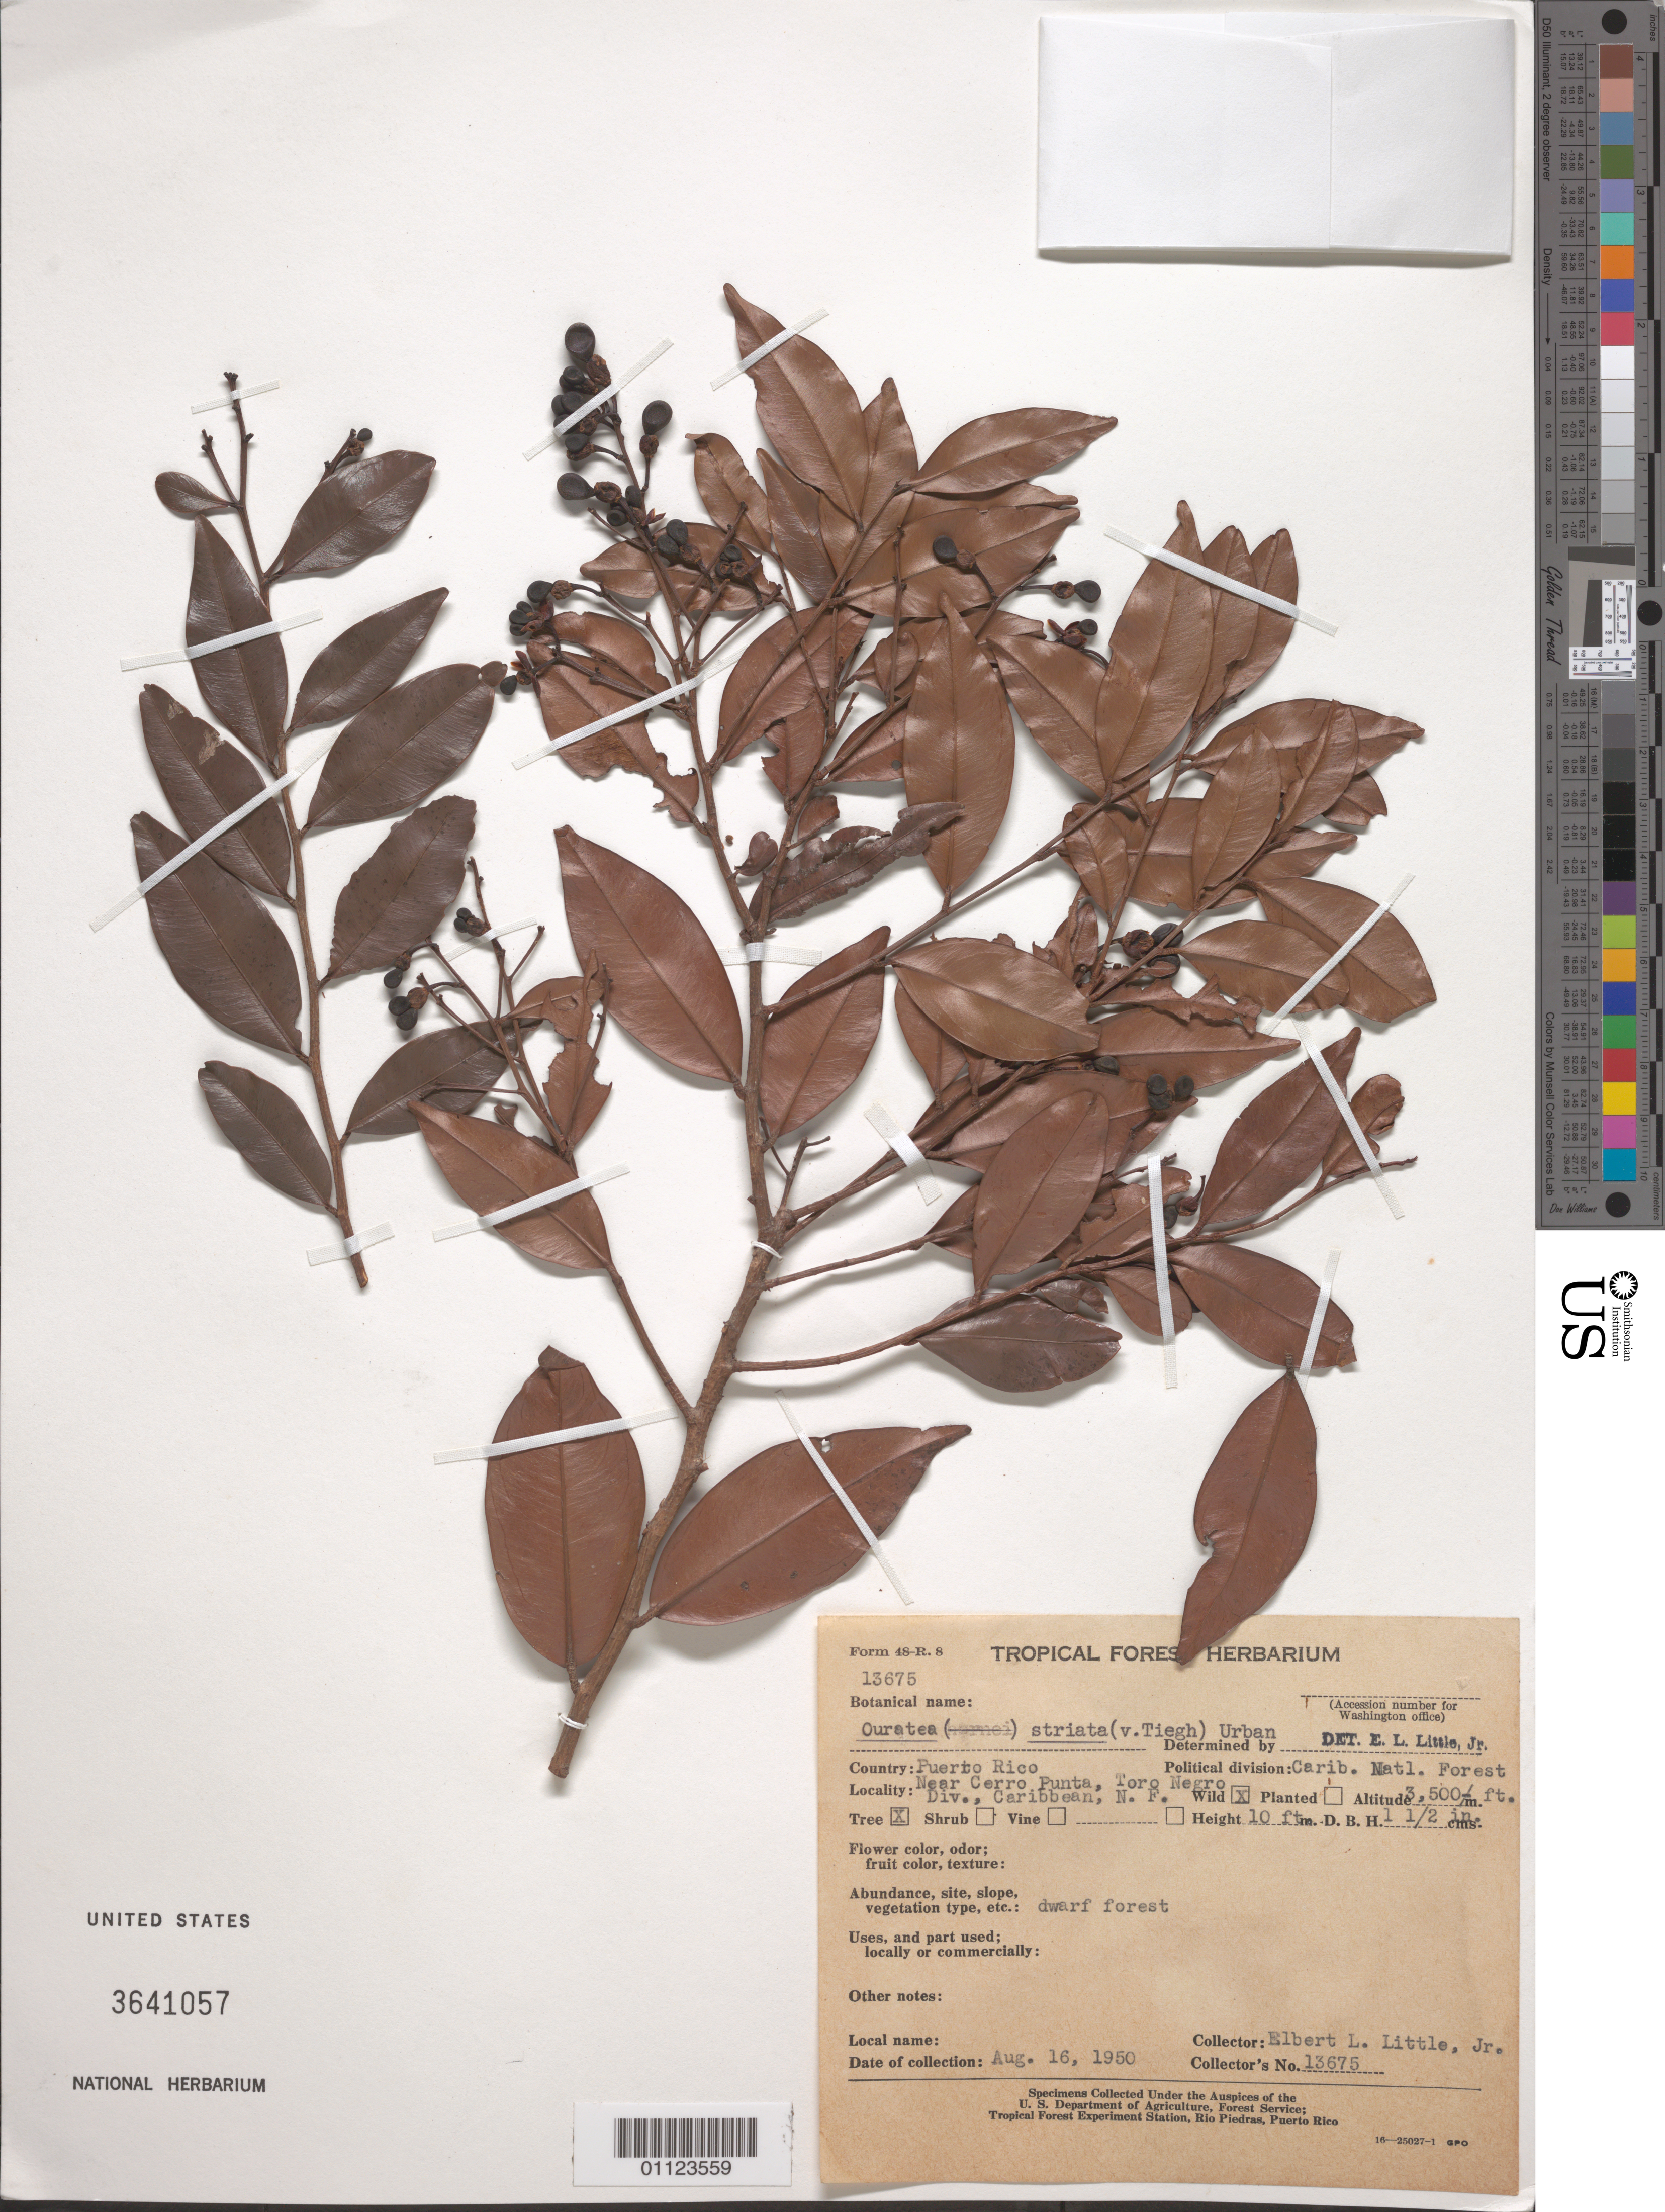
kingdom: Plantae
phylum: Tracheophyta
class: Magnoliopsida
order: Malpighiales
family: Ochnaceae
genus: Ouratea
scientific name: Ouratea striata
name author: (Tiegh.) Urb.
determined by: Little, Elbert L., Jr., (FSSR), United States Department of Agriculture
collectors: E. L. Little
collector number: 13675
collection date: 1950-08-16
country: Puerto Rico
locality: Caribbean Nat'l. Forest, Toro Negro Division, near Cerro Punta.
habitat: Dwarf forest.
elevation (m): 1067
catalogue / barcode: US 3641057